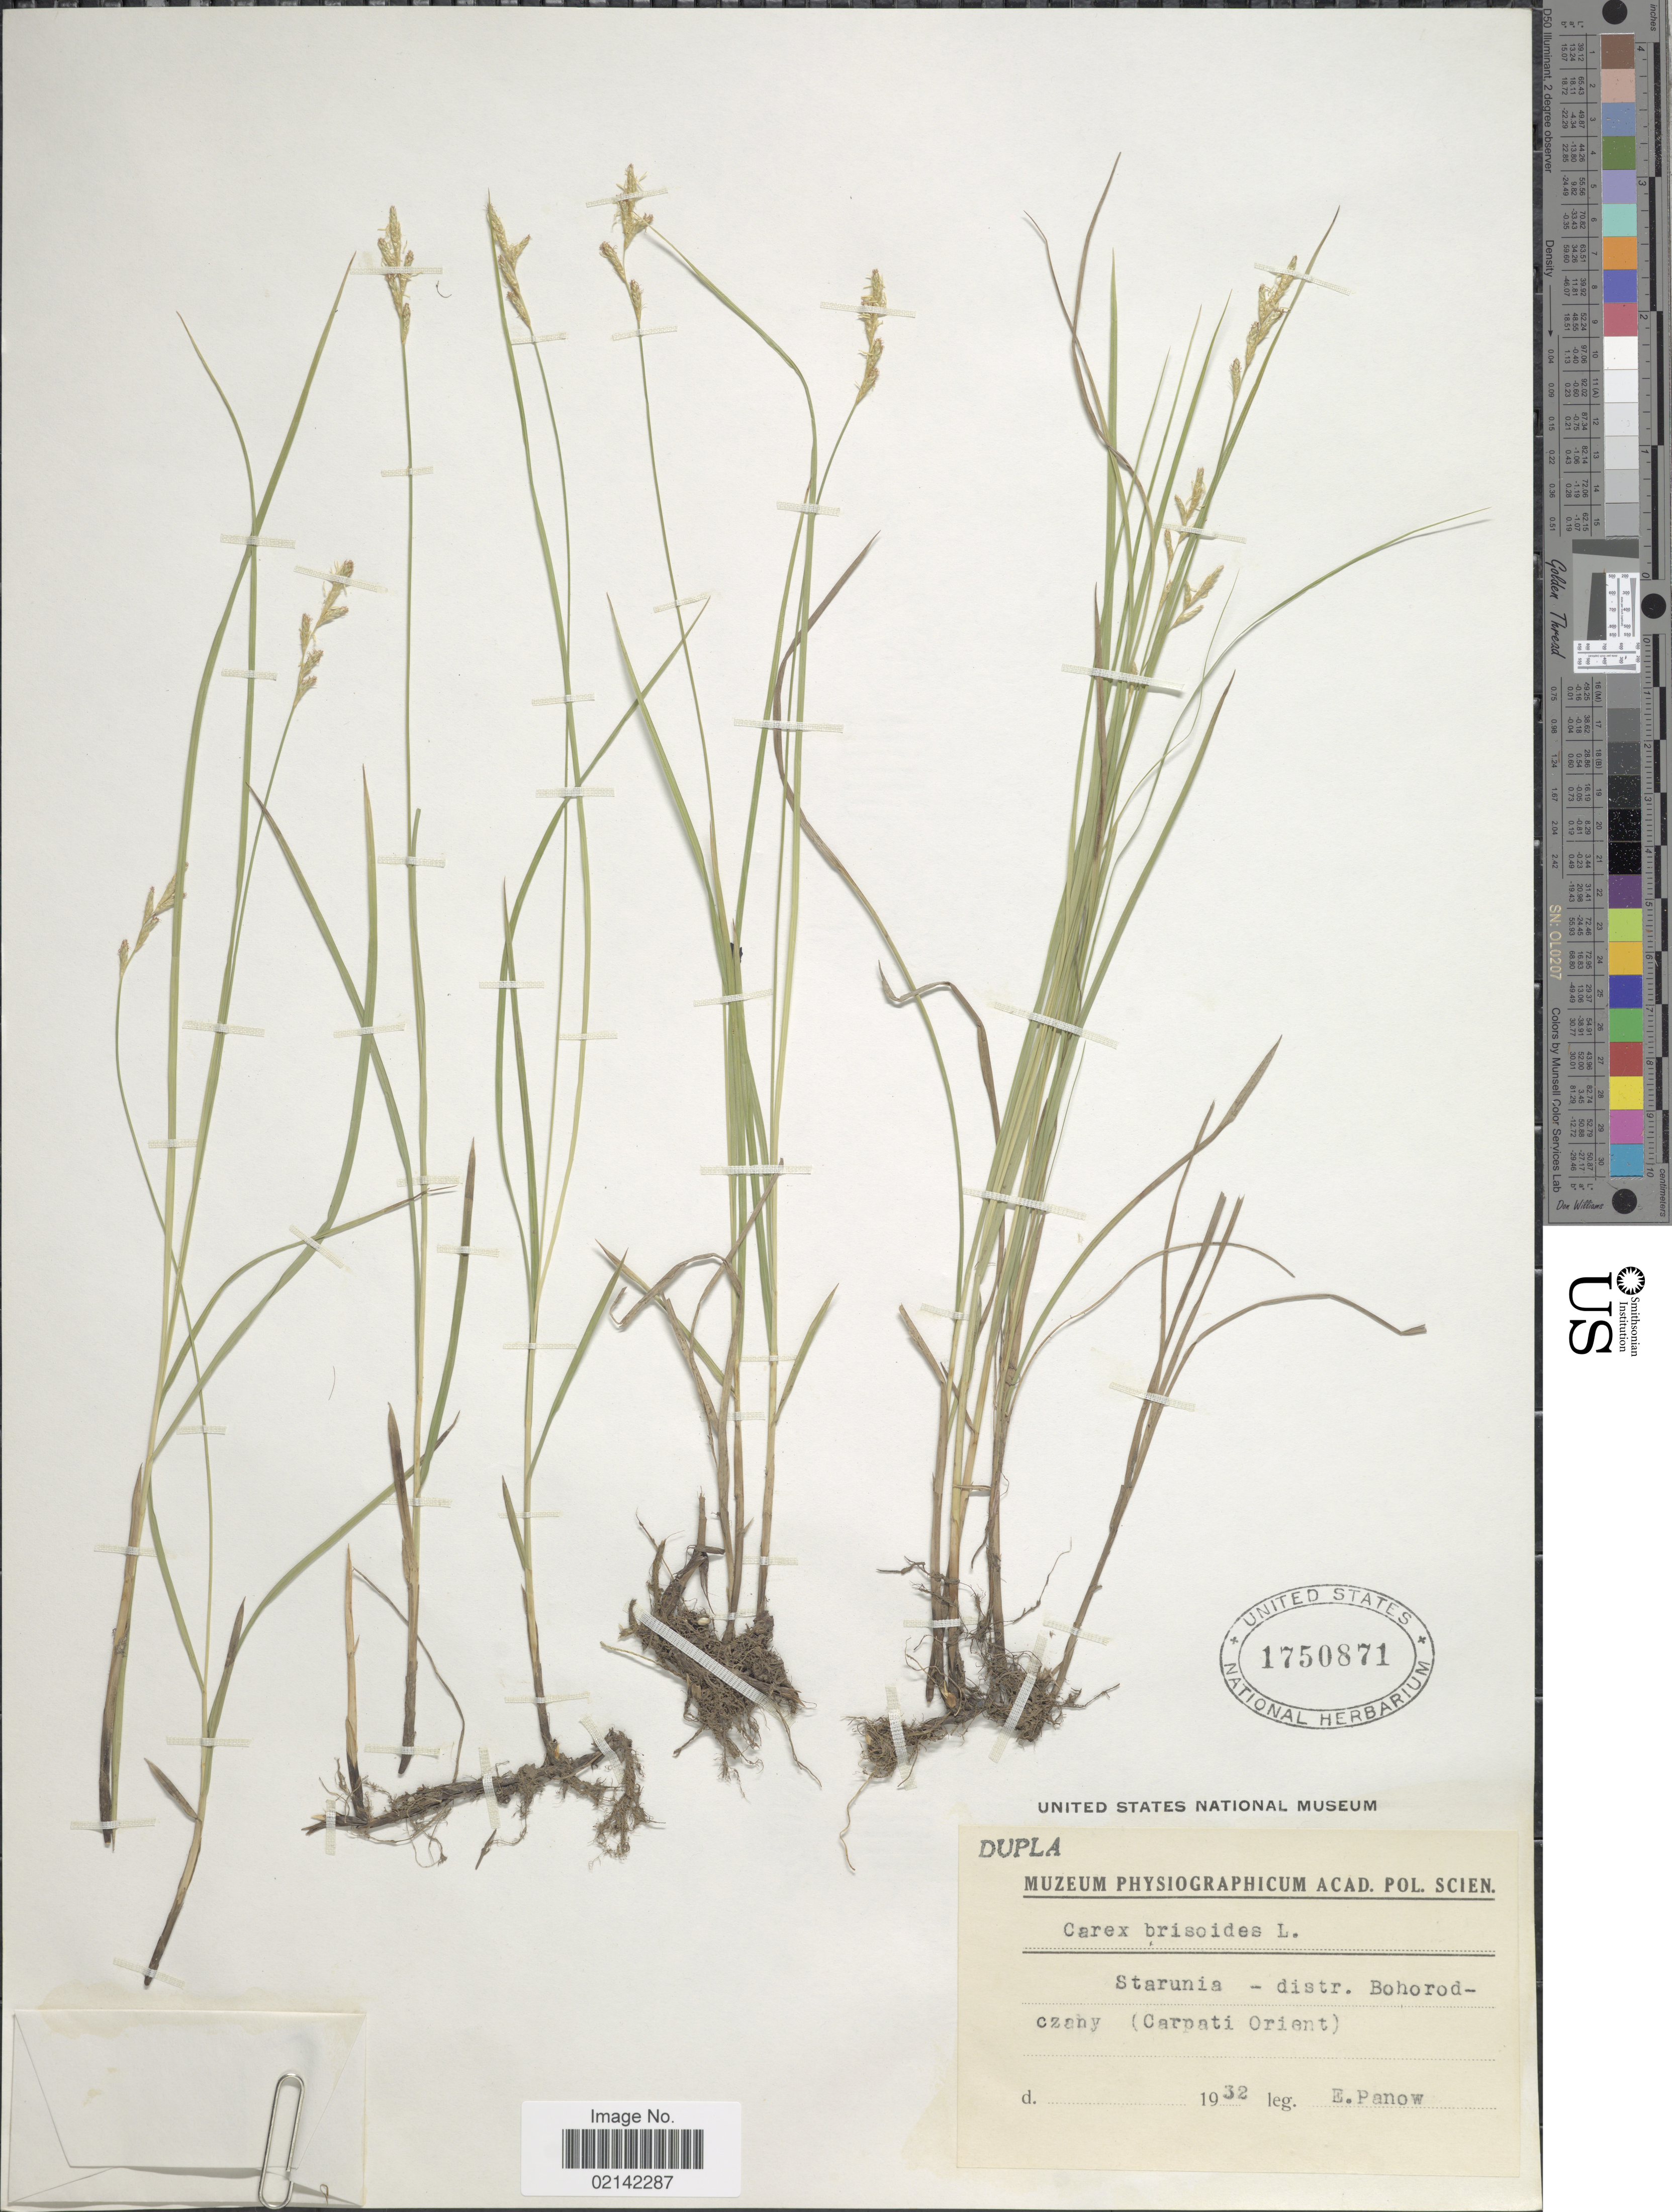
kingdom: Plantae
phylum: Tracheophyta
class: Liliopsida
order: Poales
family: Cyperaceae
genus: Carex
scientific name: Carex brizoides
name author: L.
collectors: E. Panow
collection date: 1932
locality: Starunia - distr. Bohorodczany (Carpati Orient)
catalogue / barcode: US 1750871